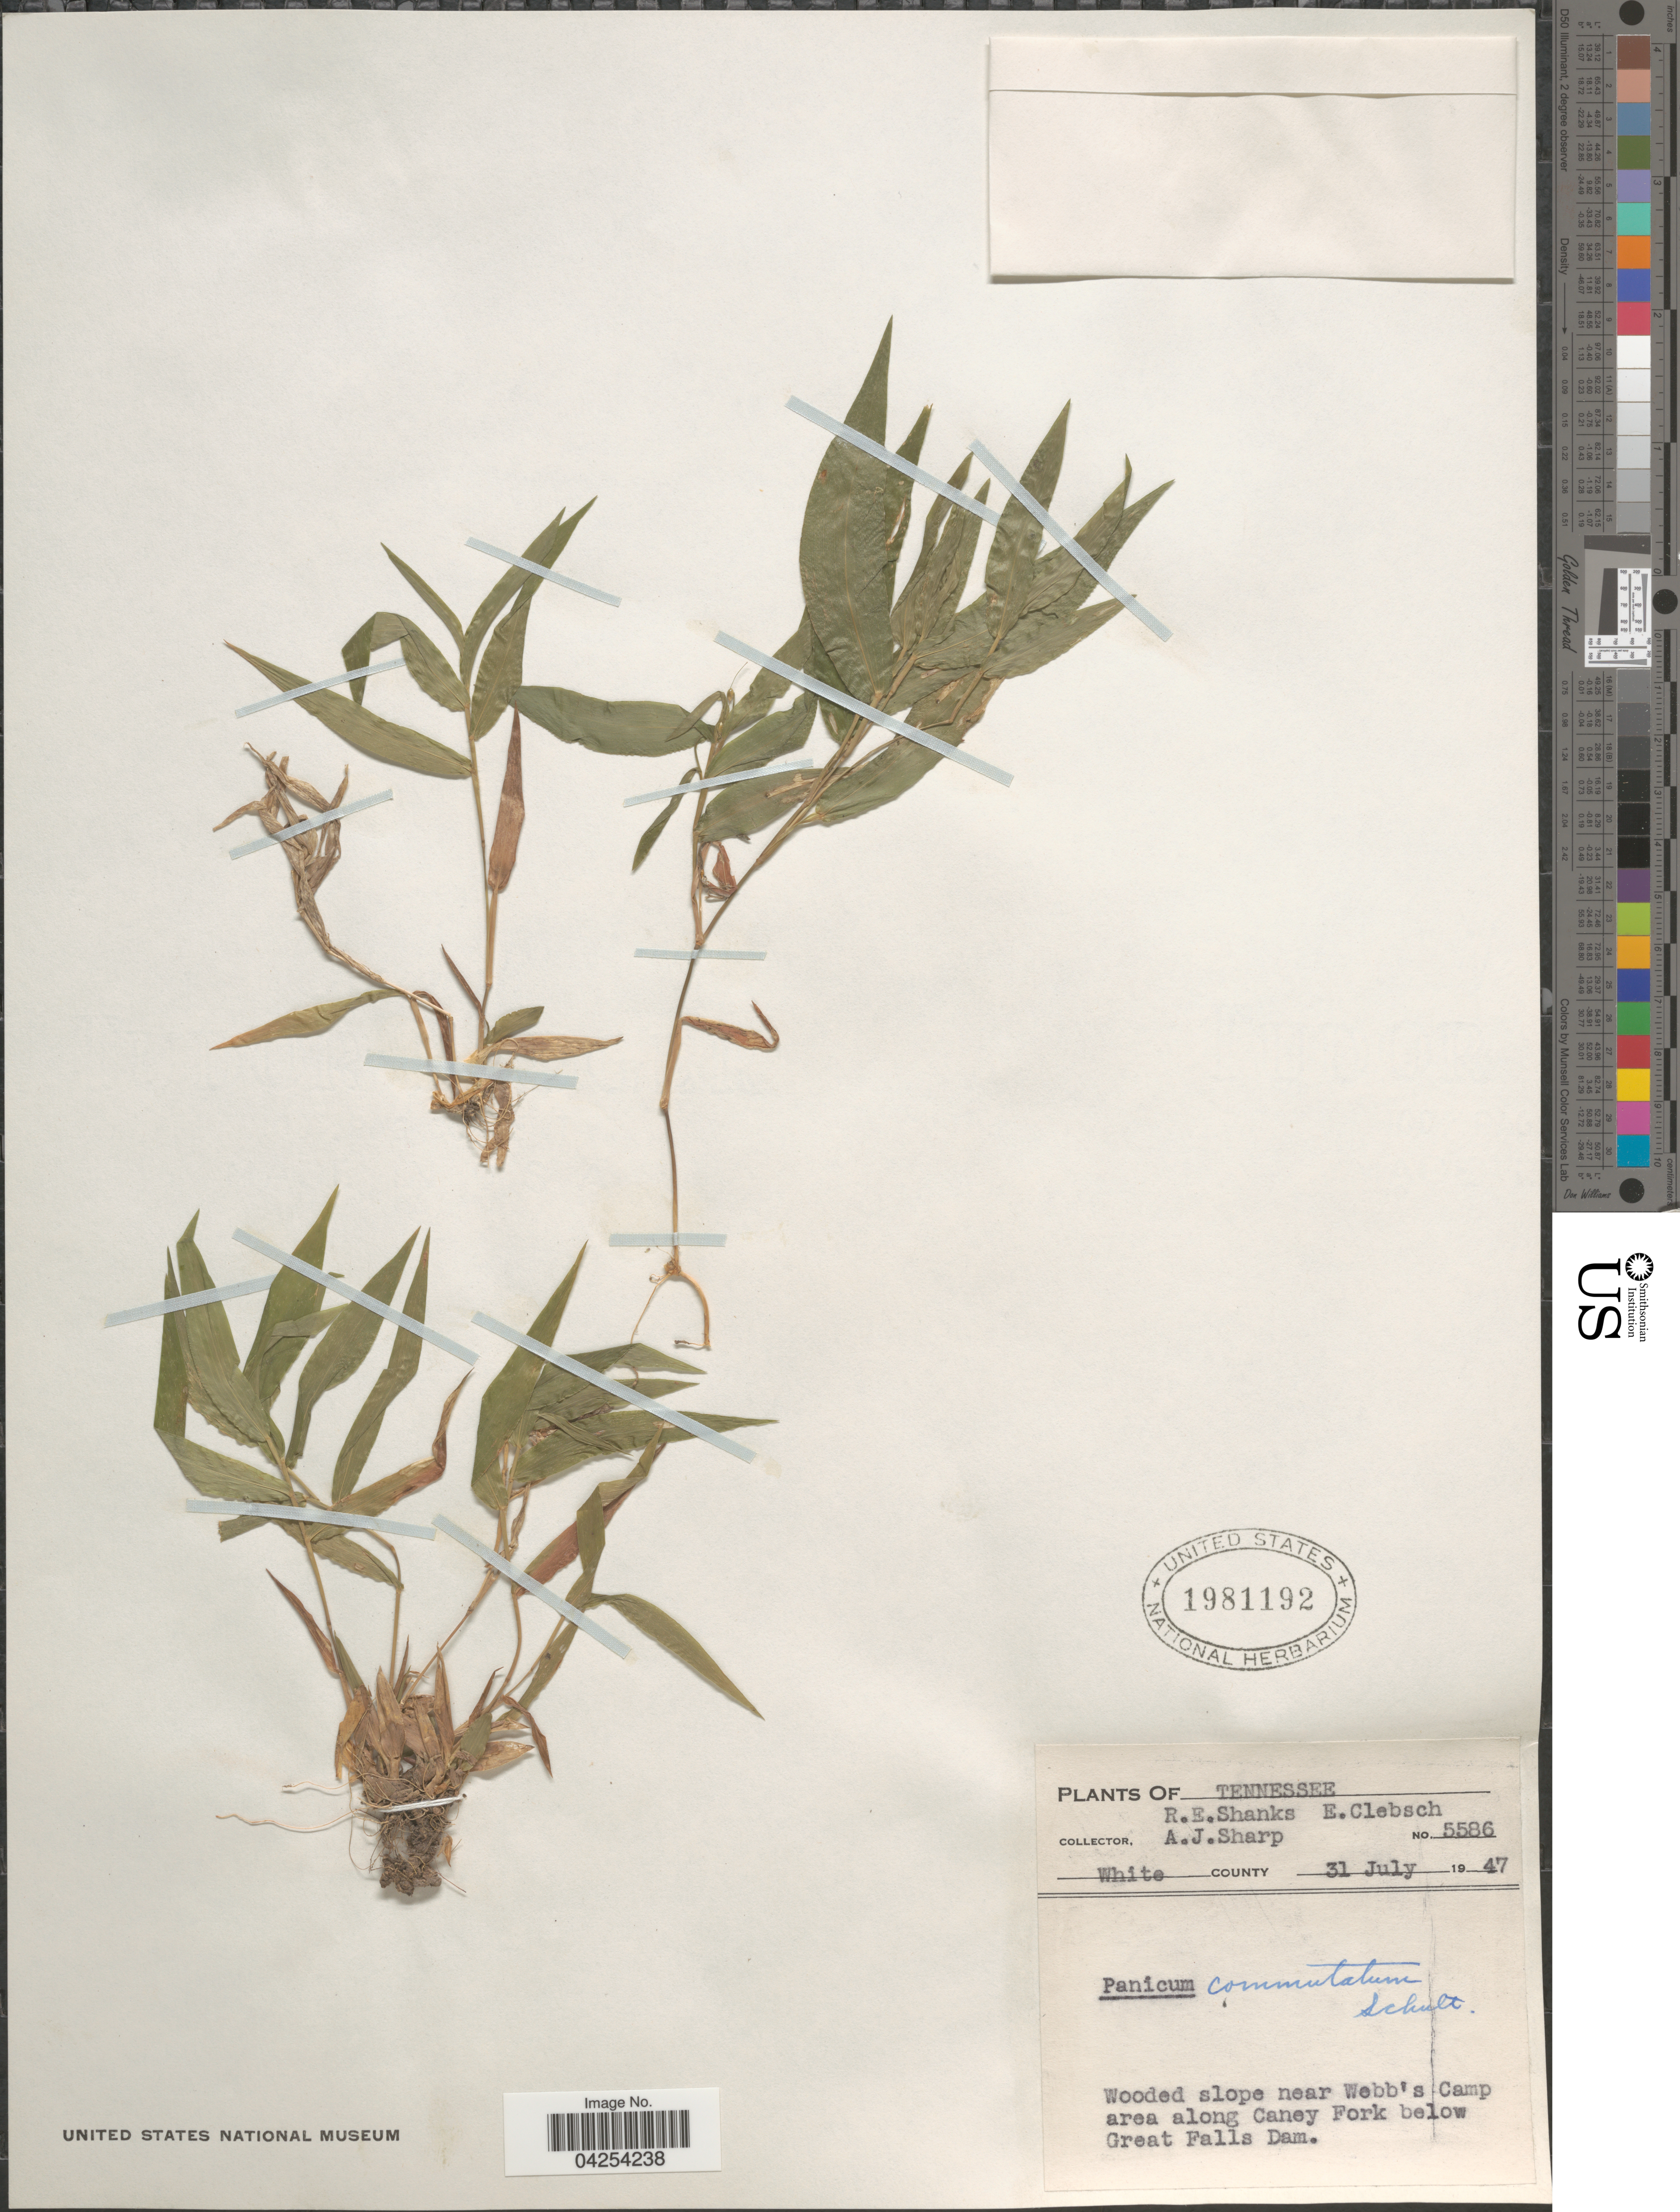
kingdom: Plantae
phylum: Tracheophyta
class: Liliopsida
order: Poales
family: Poaceae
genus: Dichanthelium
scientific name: Dichanthelium commutatum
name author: (Schult.) Gould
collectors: R. Shanks, E. Clebsch & A. J. Sharp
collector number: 5586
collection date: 1947-07-31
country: United States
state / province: Tennessee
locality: White County. Wooded slope near Webb's Camp area along Caney Fork below Great Falls Dam.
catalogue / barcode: US 1981192